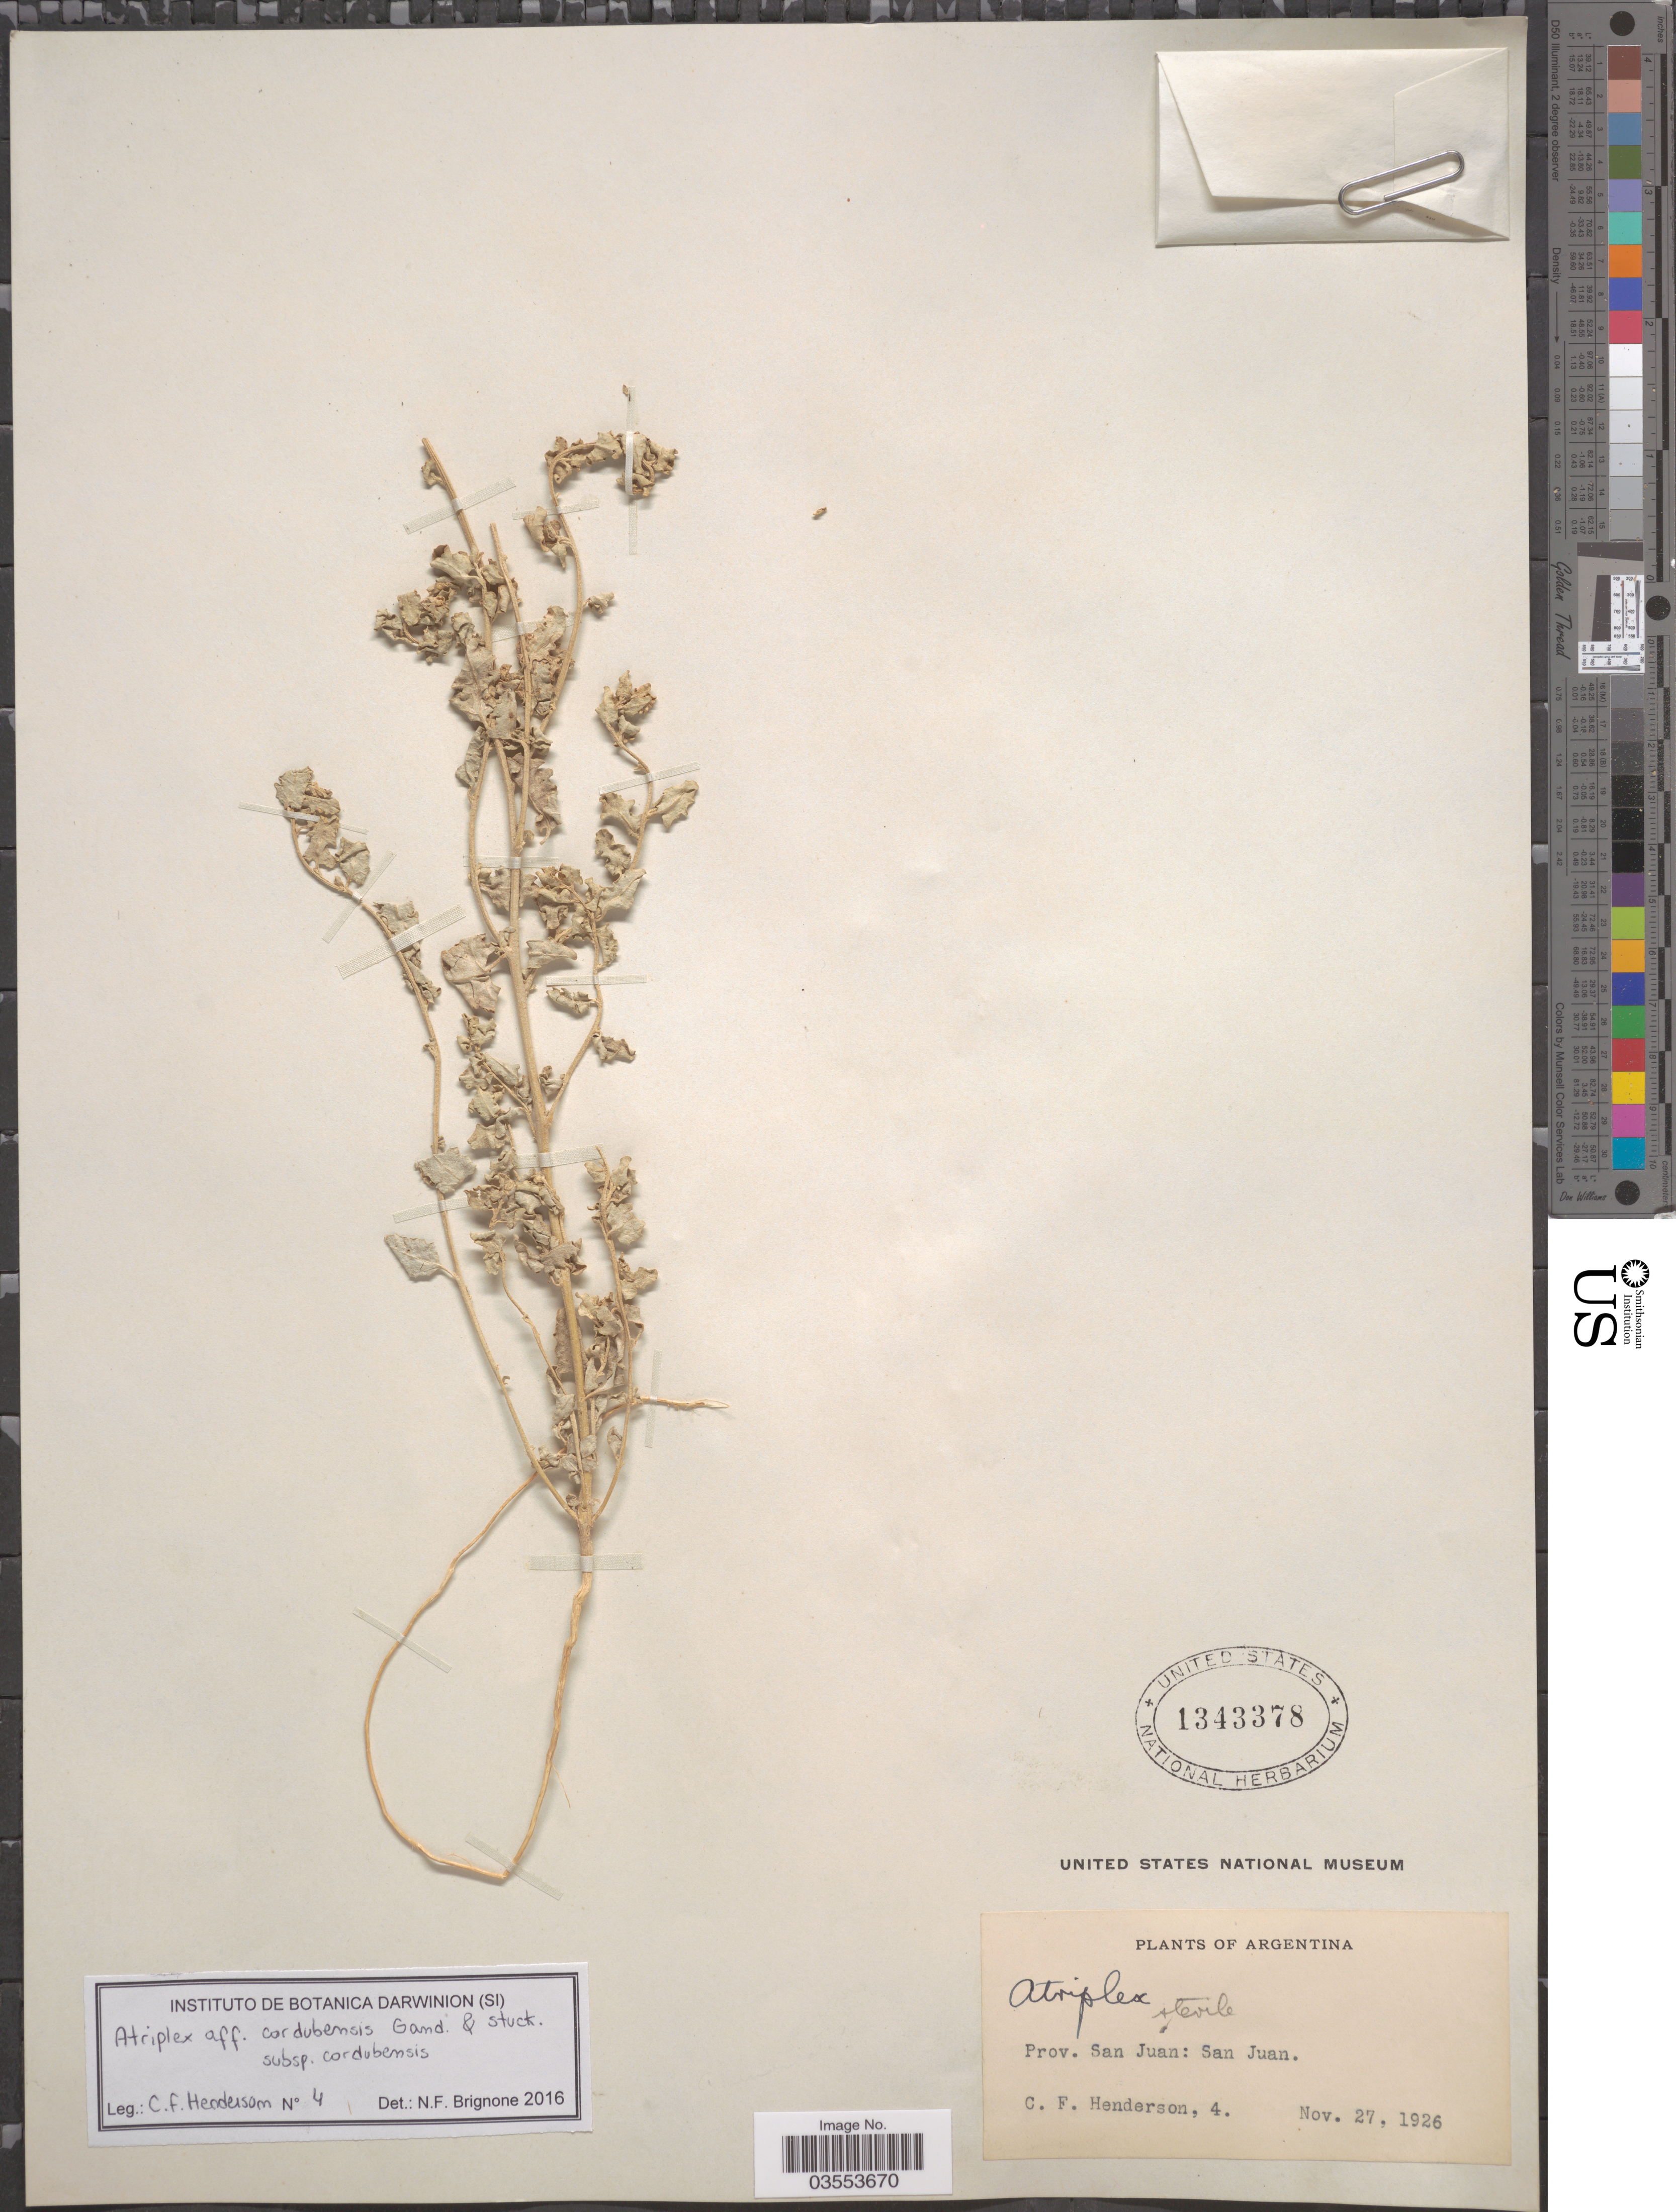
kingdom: Plantae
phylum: Tracheophyta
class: Magnoliopsida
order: Caryophyllales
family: Amaranthaceae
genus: Atriplex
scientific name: Atriplex sp.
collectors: C. Henderson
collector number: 4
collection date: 1926-11-27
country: Argentina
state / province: San Juan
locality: San Juan.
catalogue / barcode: US 1343378